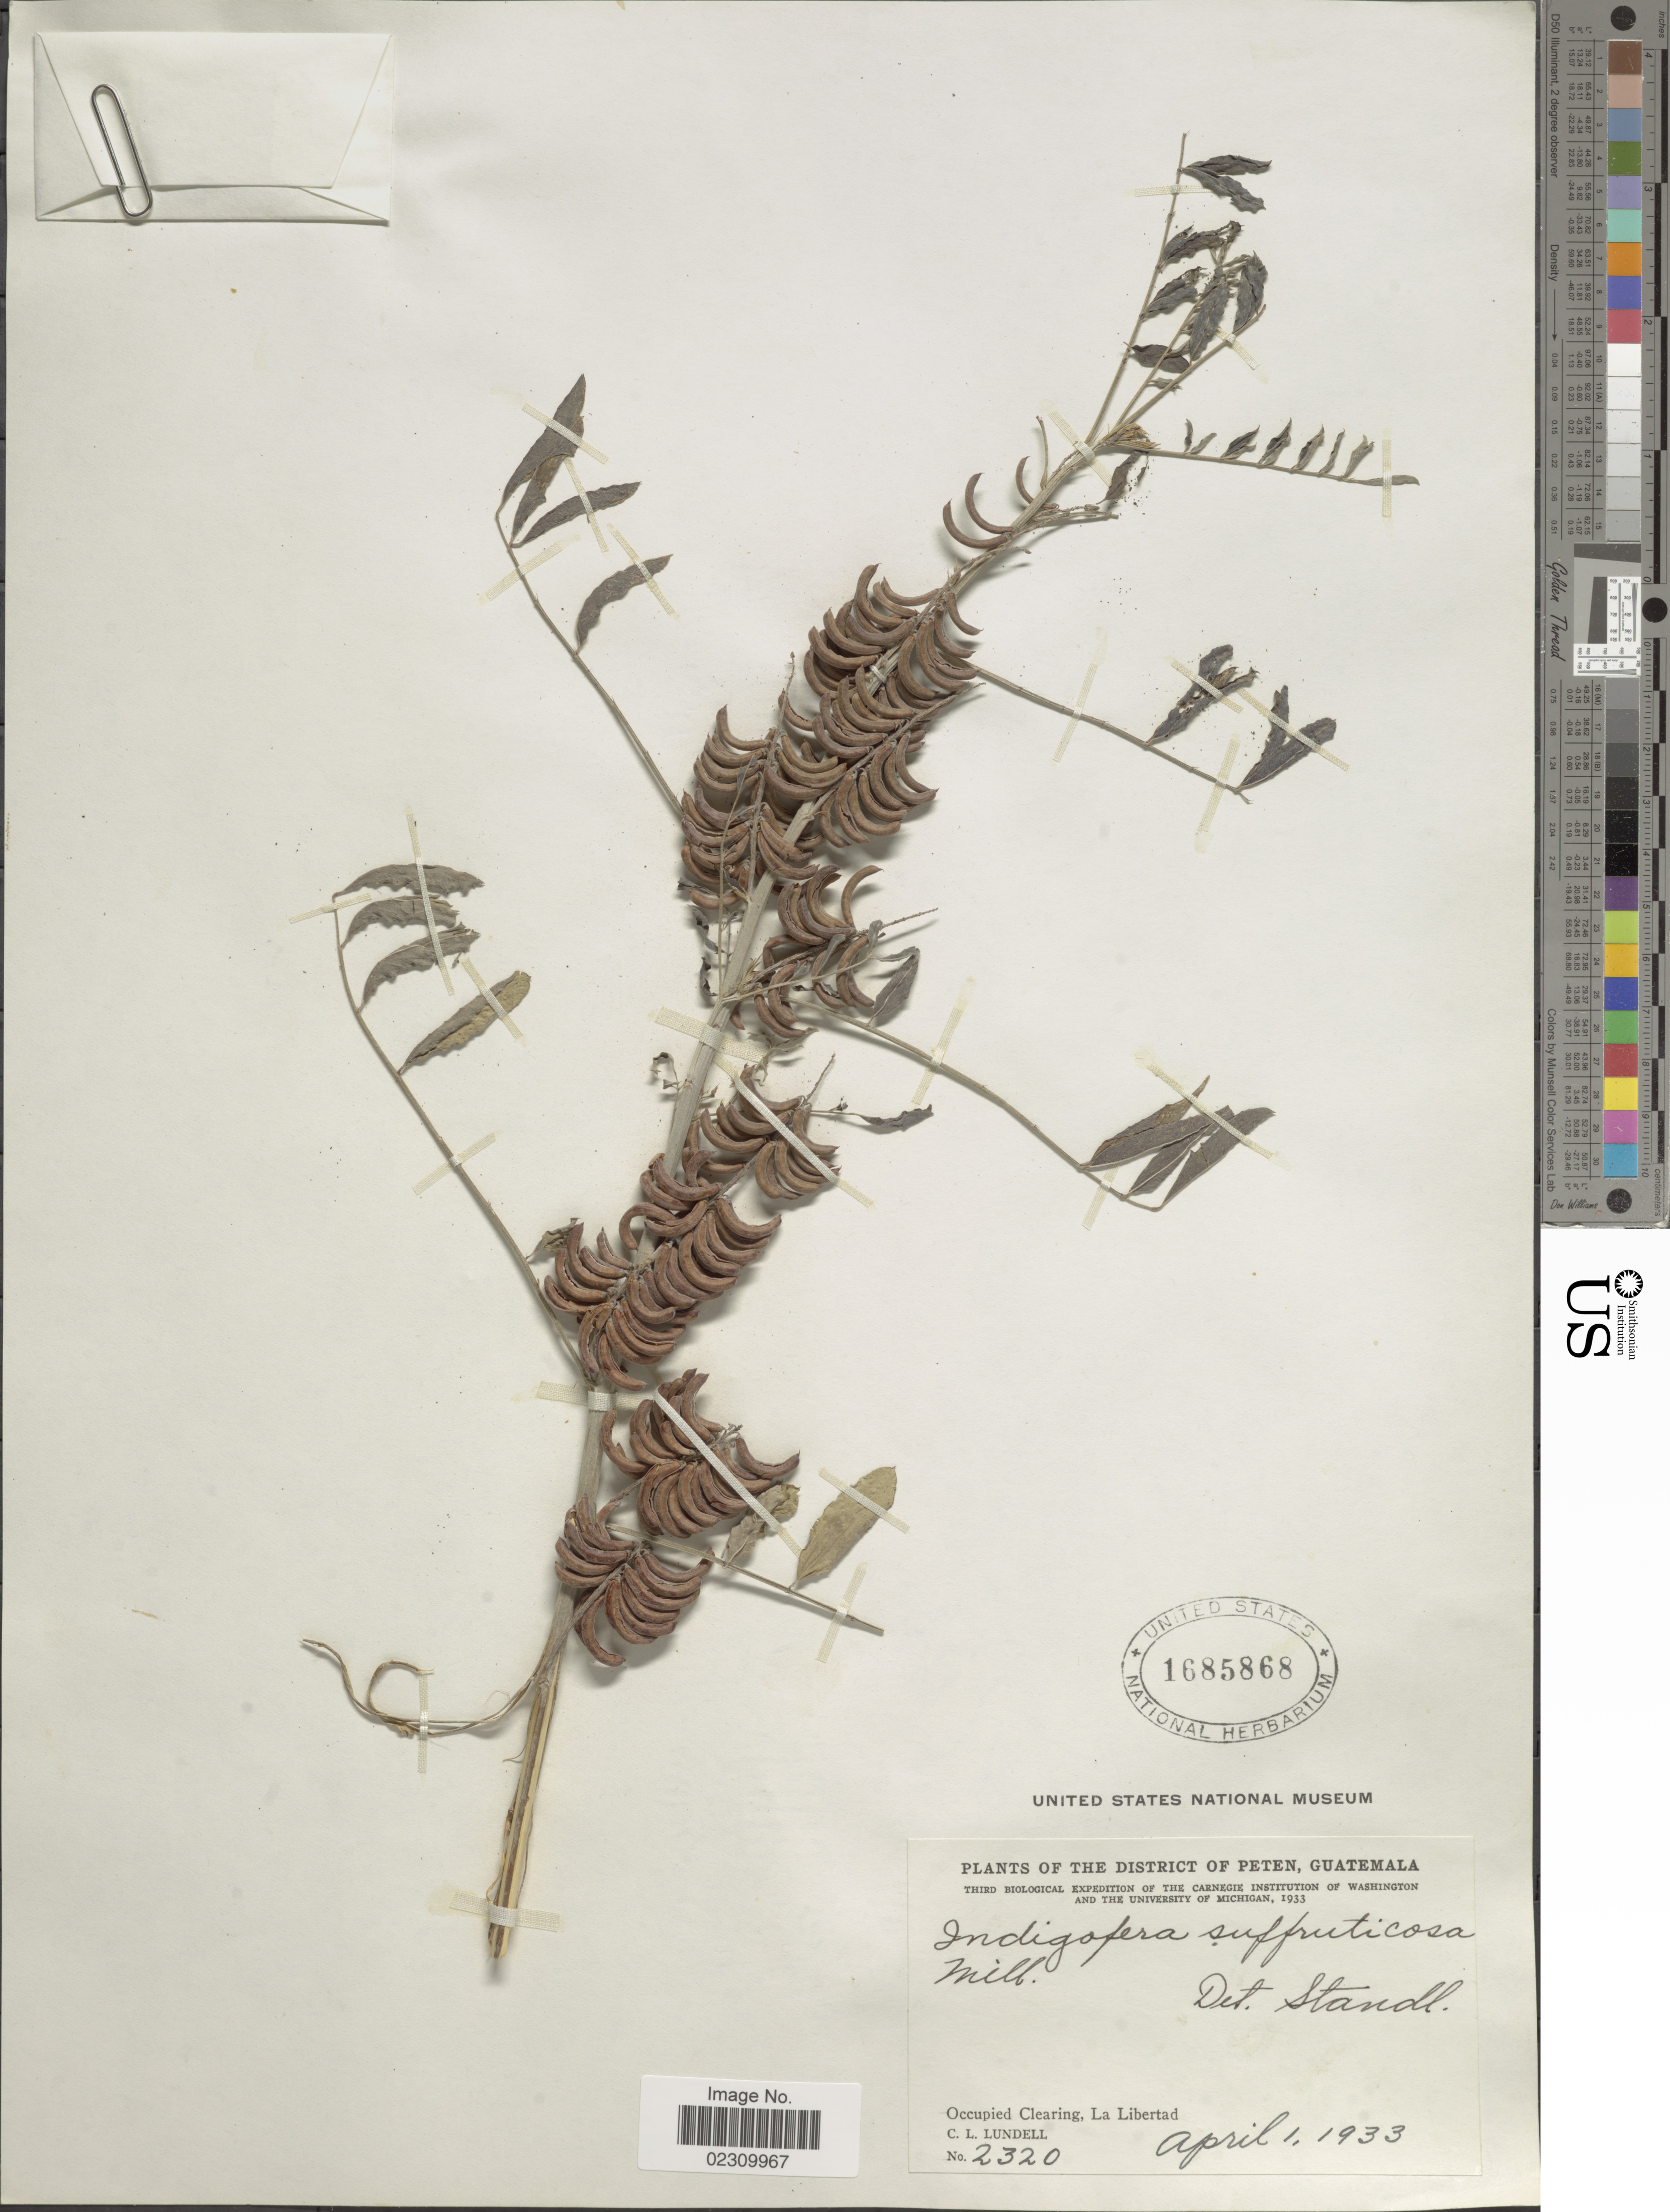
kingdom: Plantae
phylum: Tracheophyta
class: Magnoliopsida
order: Fabales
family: Fabaceae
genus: Indigofera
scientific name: Indigofera suffruticosa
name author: Mill.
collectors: C. L. Lundell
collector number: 2320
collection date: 1933-04-01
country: Guatemala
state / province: El Petén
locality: Occupied Clearing, La Libertad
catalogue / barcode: US 1685868